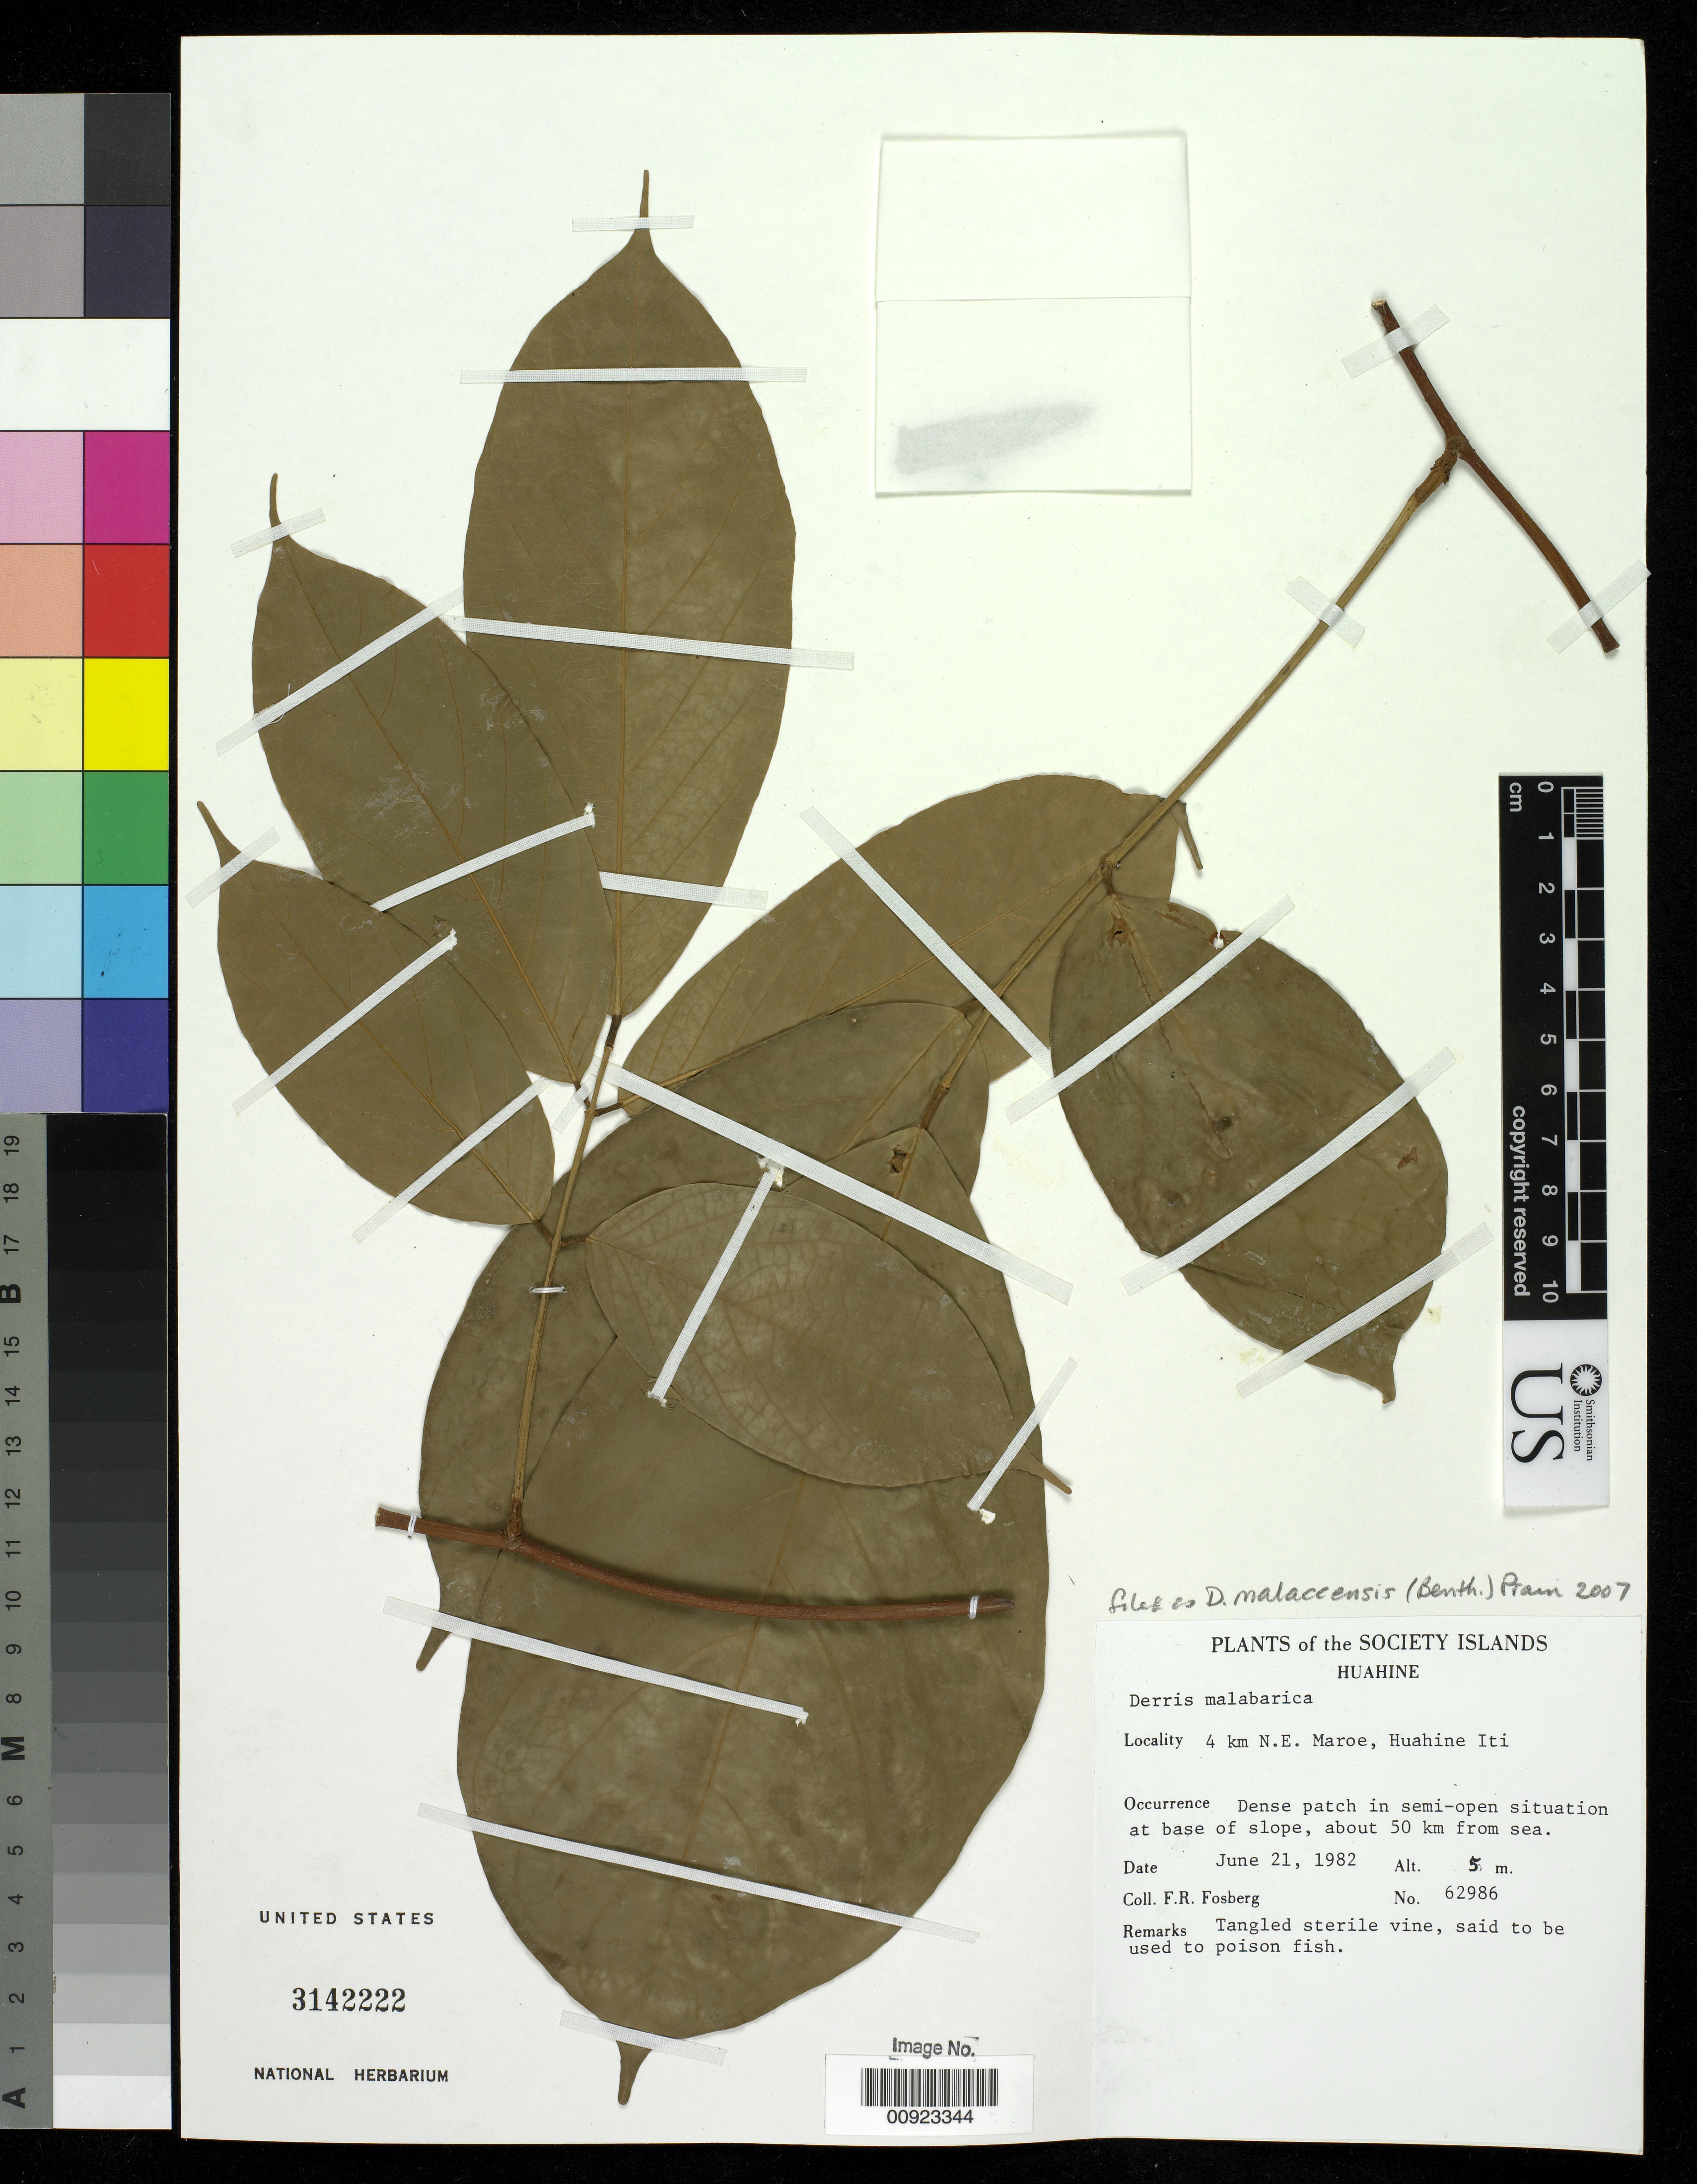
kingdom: Plantae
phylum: Tracheophyta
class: Magnoliopsida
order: Fabales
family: Fabaceae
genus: Derris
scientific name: Derris sp.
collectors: F. R. Fosberg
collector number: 62986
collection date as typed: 21 Jun 1982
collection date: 1982-06-21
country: French Polynesia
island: Huahine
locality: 4 km N.E. Maroe, Huahine Iti.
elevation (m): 5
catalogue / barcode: US 3142222